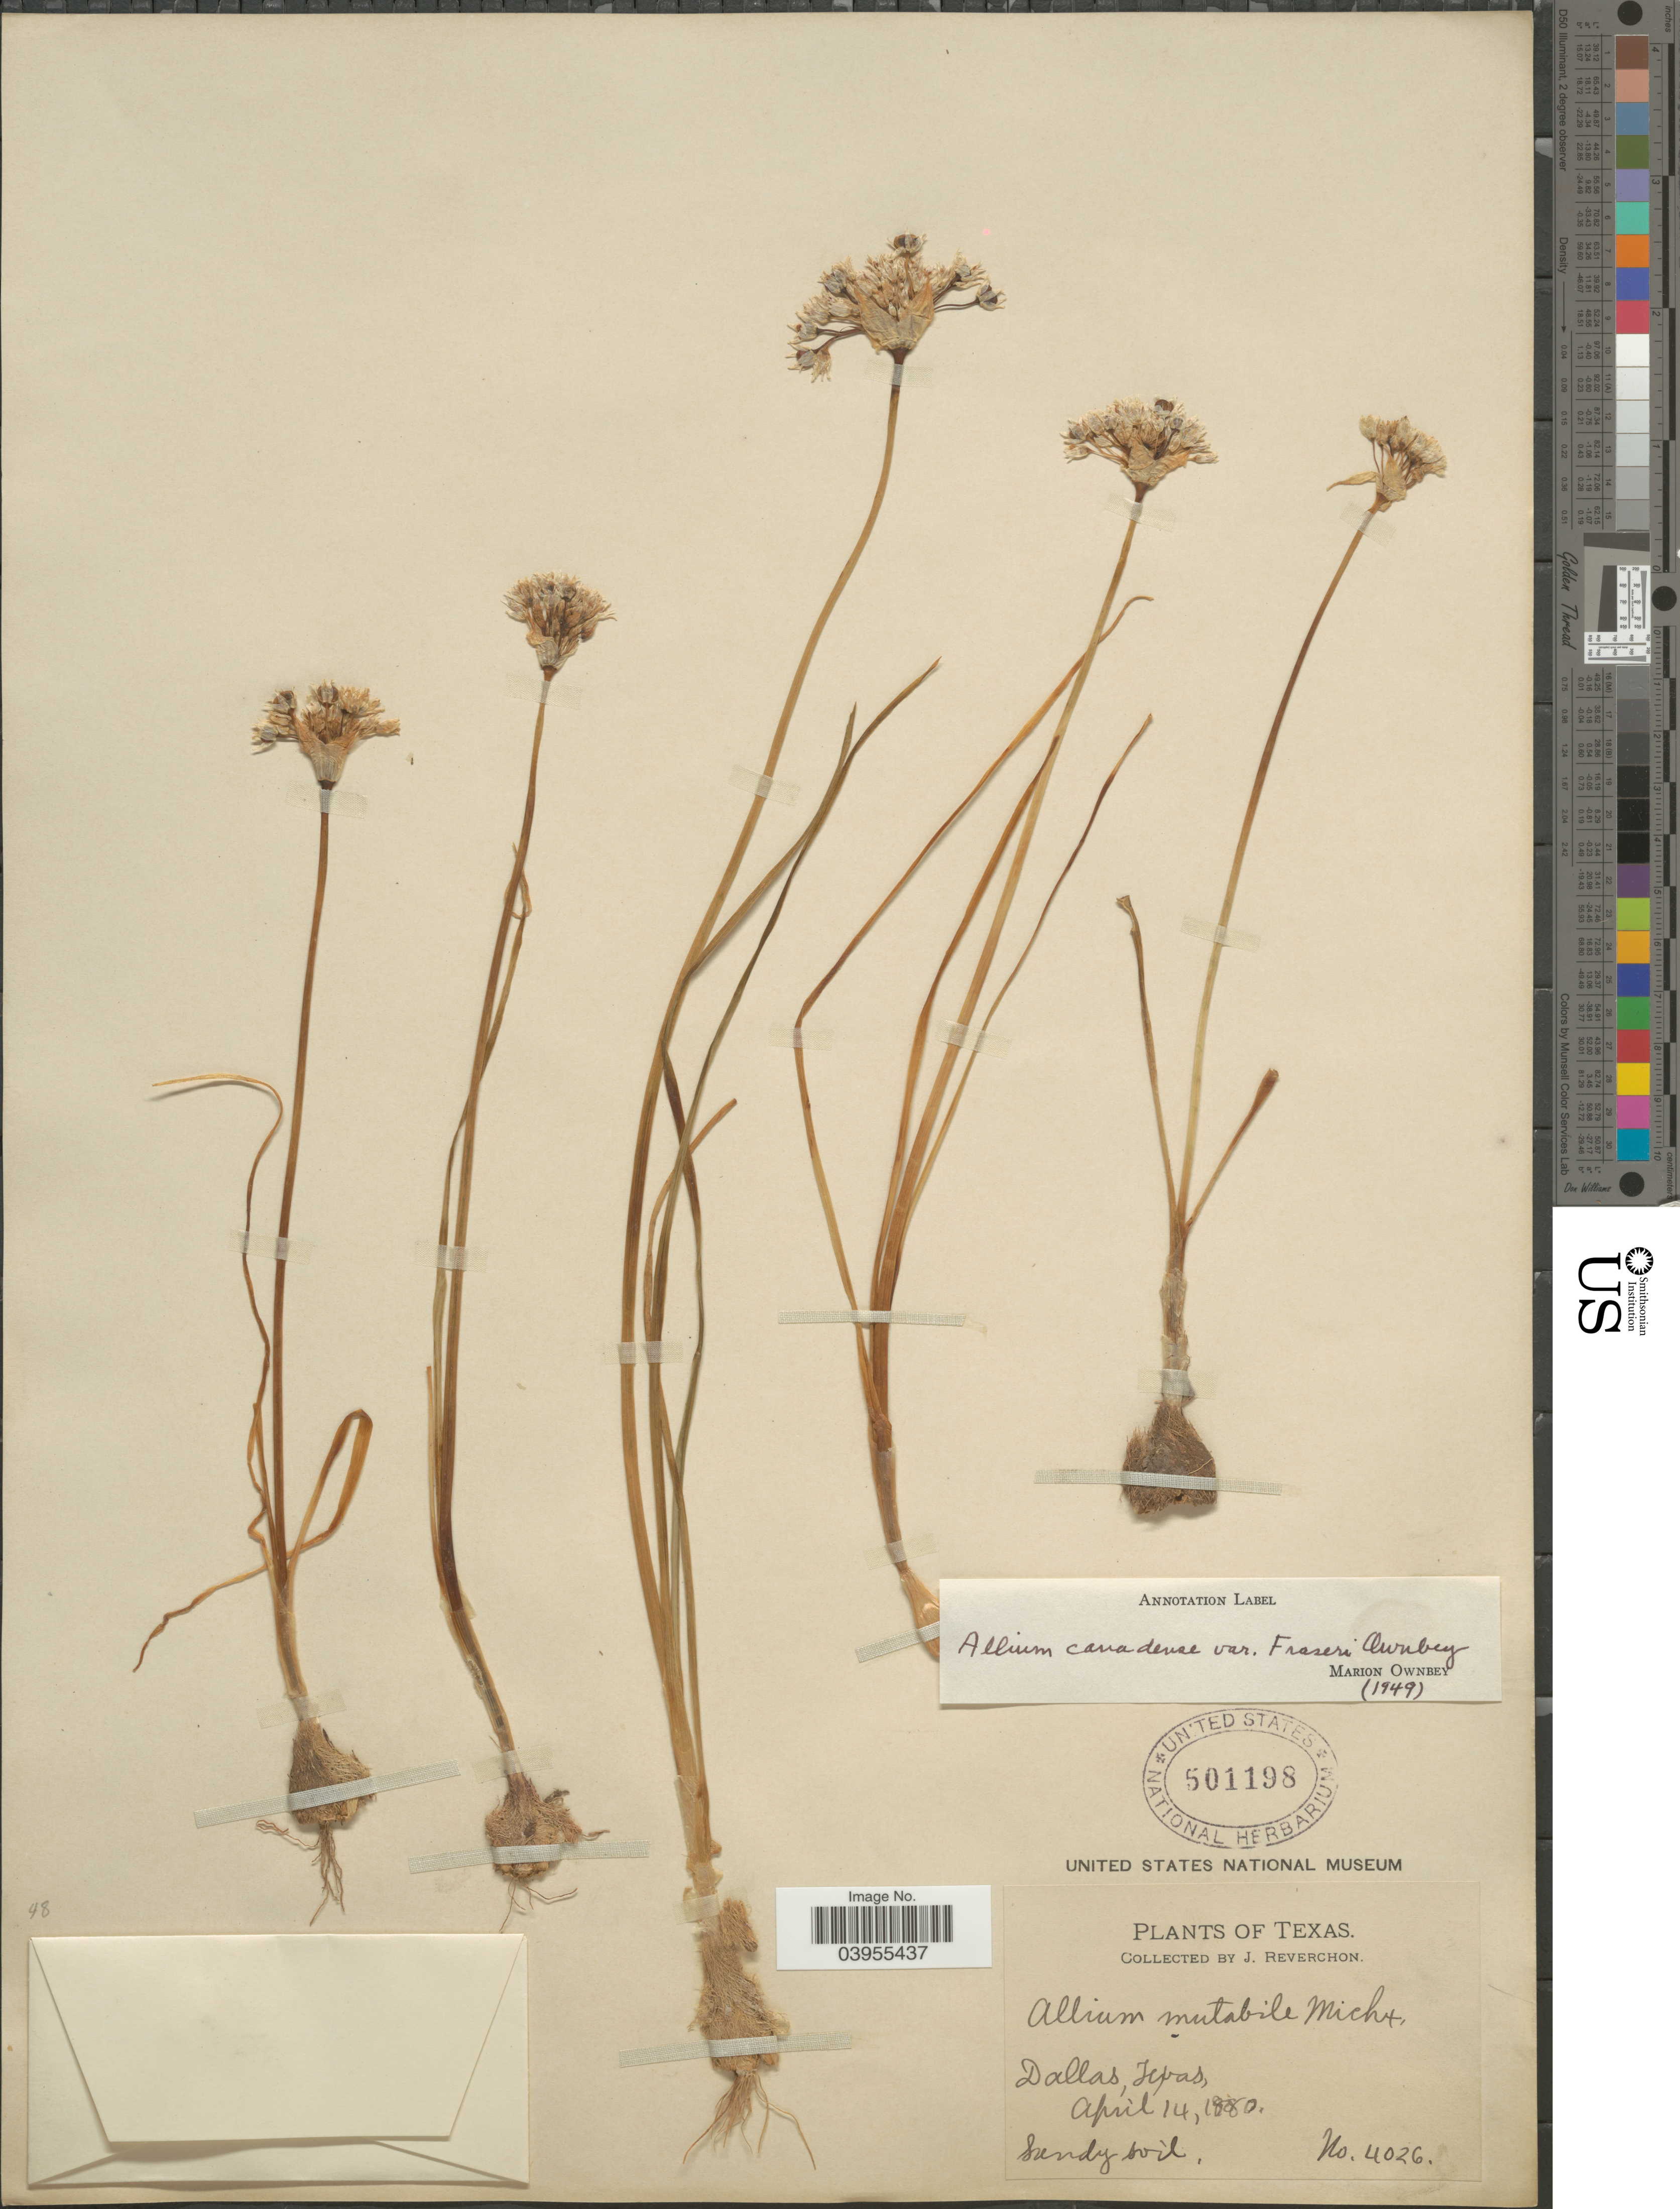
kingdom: Plantae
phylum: Tracheophyta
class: Liliopsida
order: Asparagales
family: Amaryllidaceae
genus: Allium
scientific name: Allium canadense var. fraseri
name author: Ownbey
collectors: J. Reverchon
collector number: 4026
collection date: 1880-04-14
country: United States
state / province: Texas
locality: Dallas.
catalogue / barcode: US 501198